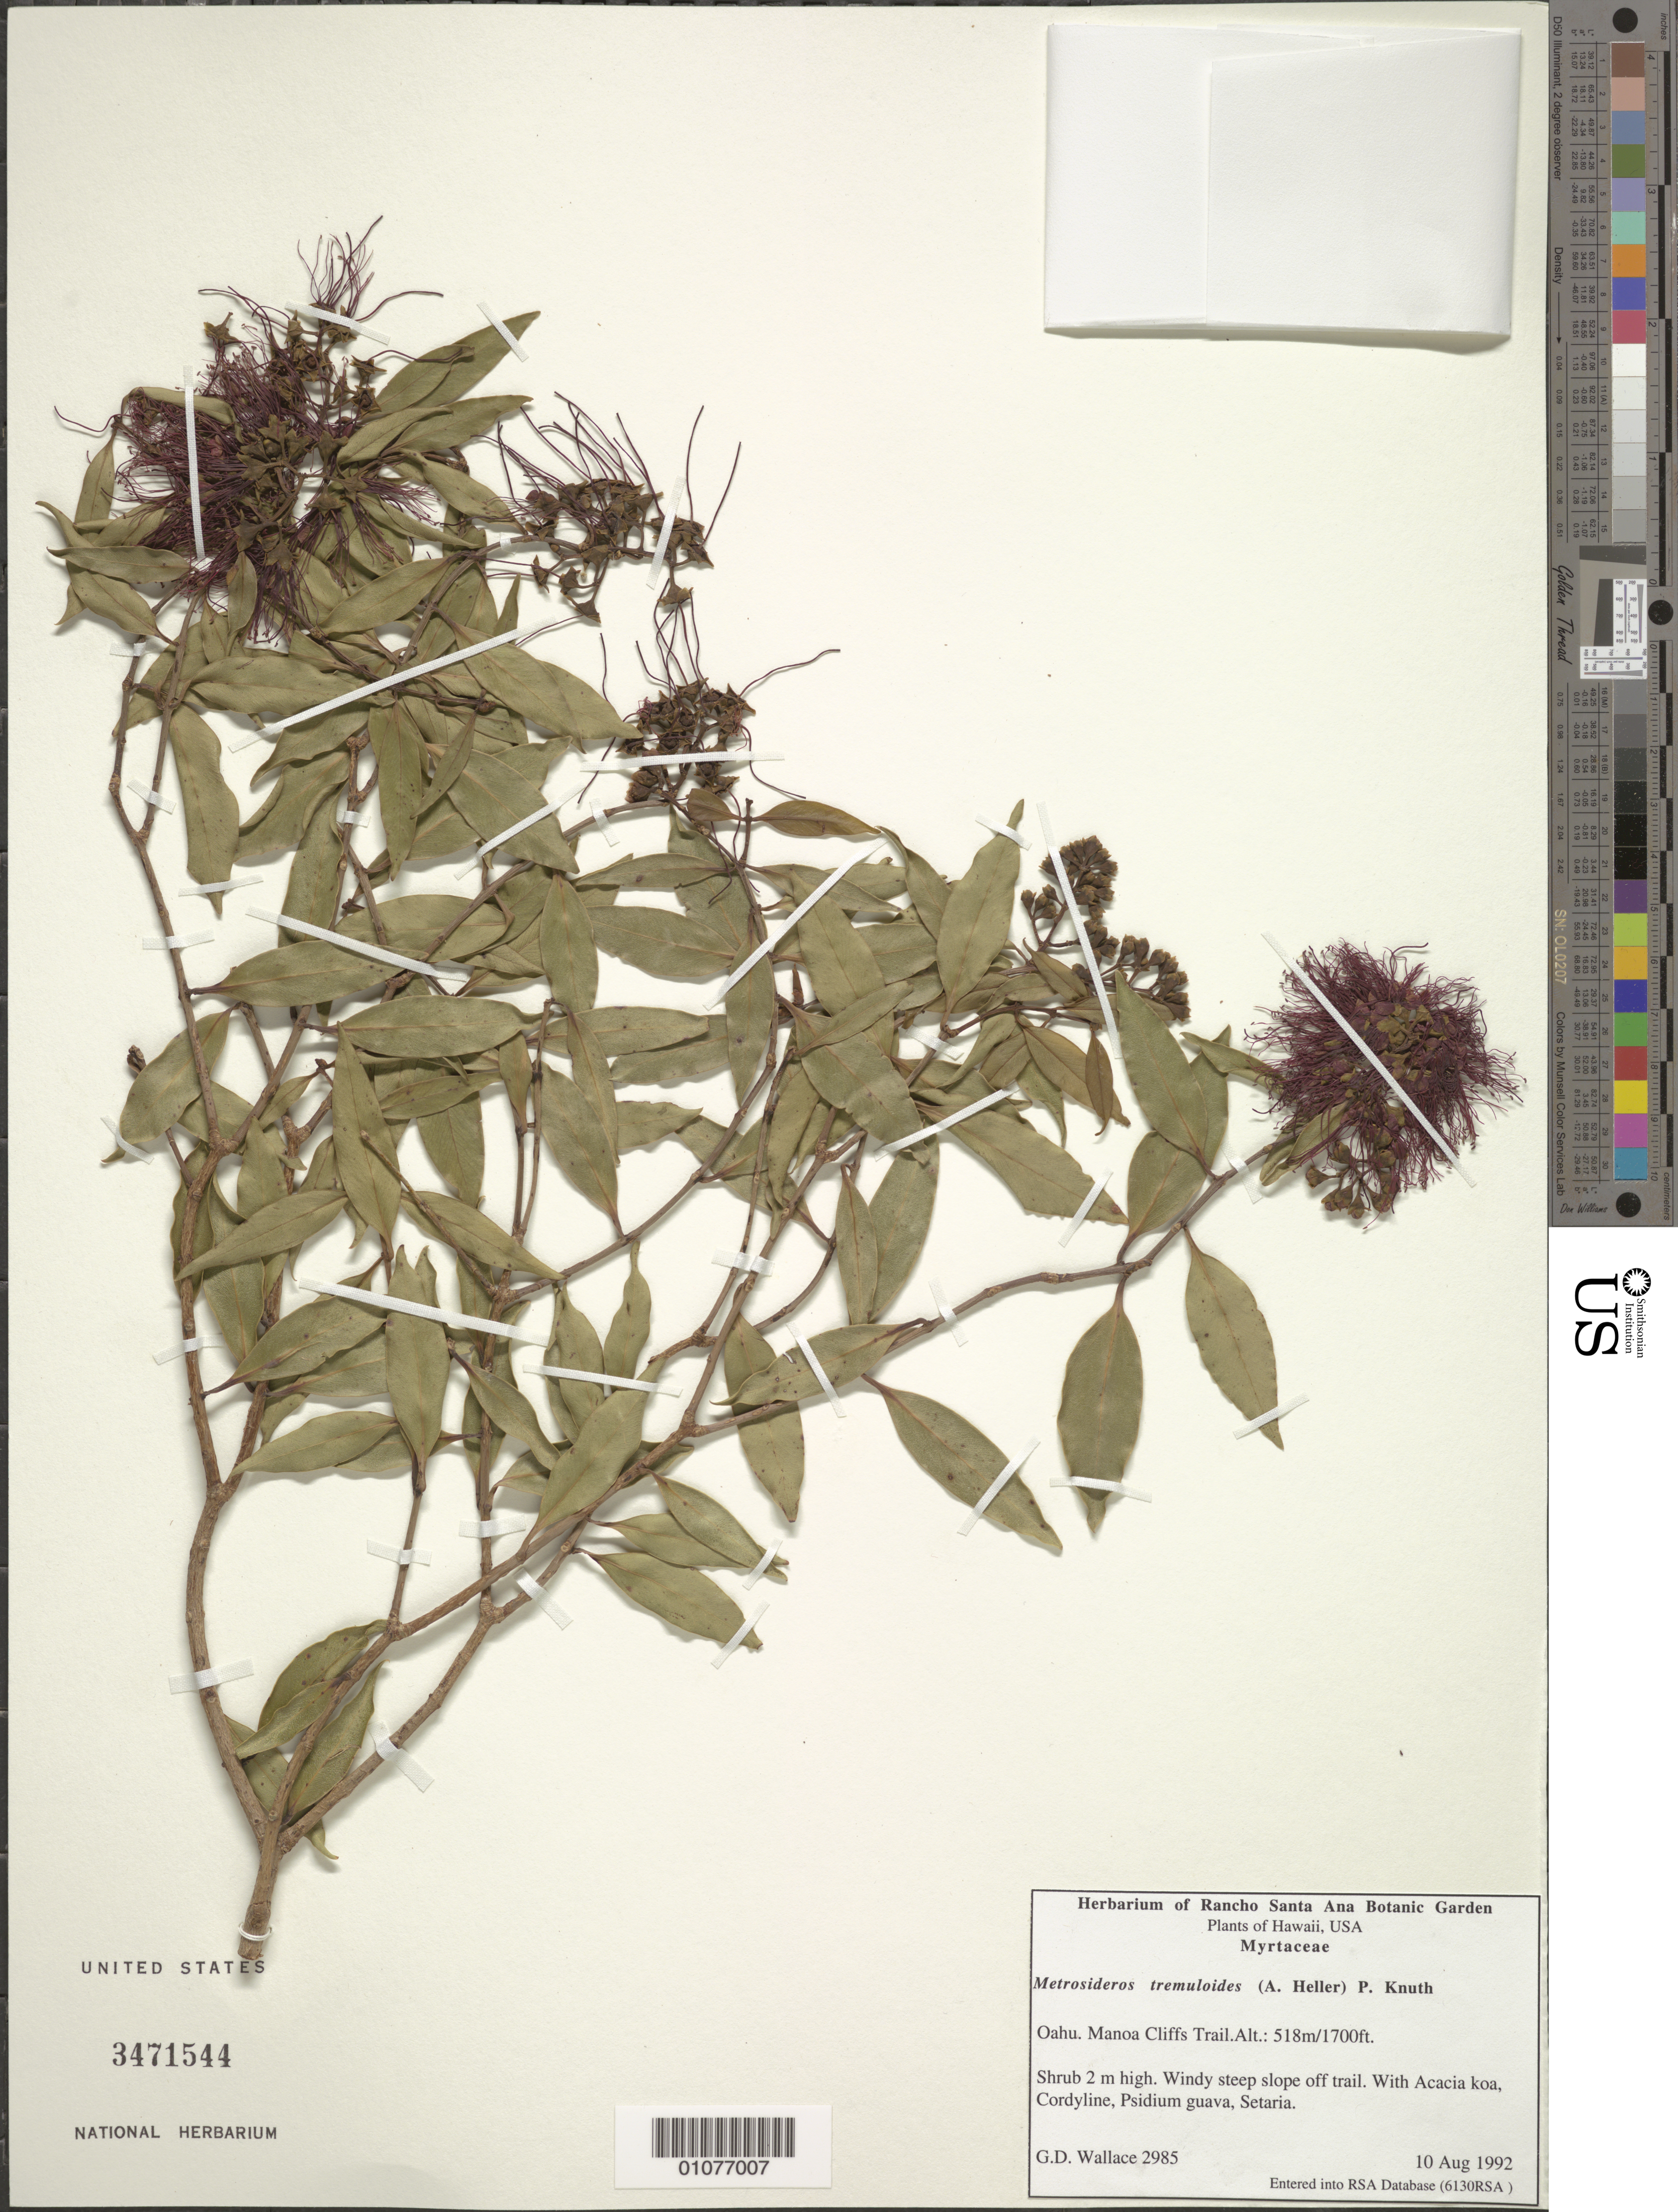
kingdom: Plantae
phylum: Tracheophyta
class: Magnoliopsida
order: Myrtales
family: Myrtaceae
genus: Metrosideros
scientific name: Metrosideros tremuloides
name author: (A. Heller) Knuth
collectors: G. D. Wallace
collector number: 2985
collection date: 1992-08-10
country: United States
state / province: Hawaii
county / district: Honolulu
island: Oahu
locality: Manoa Cliffs Trail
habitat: Windy steep slope off trail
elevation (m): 518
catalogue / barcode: US 3471544